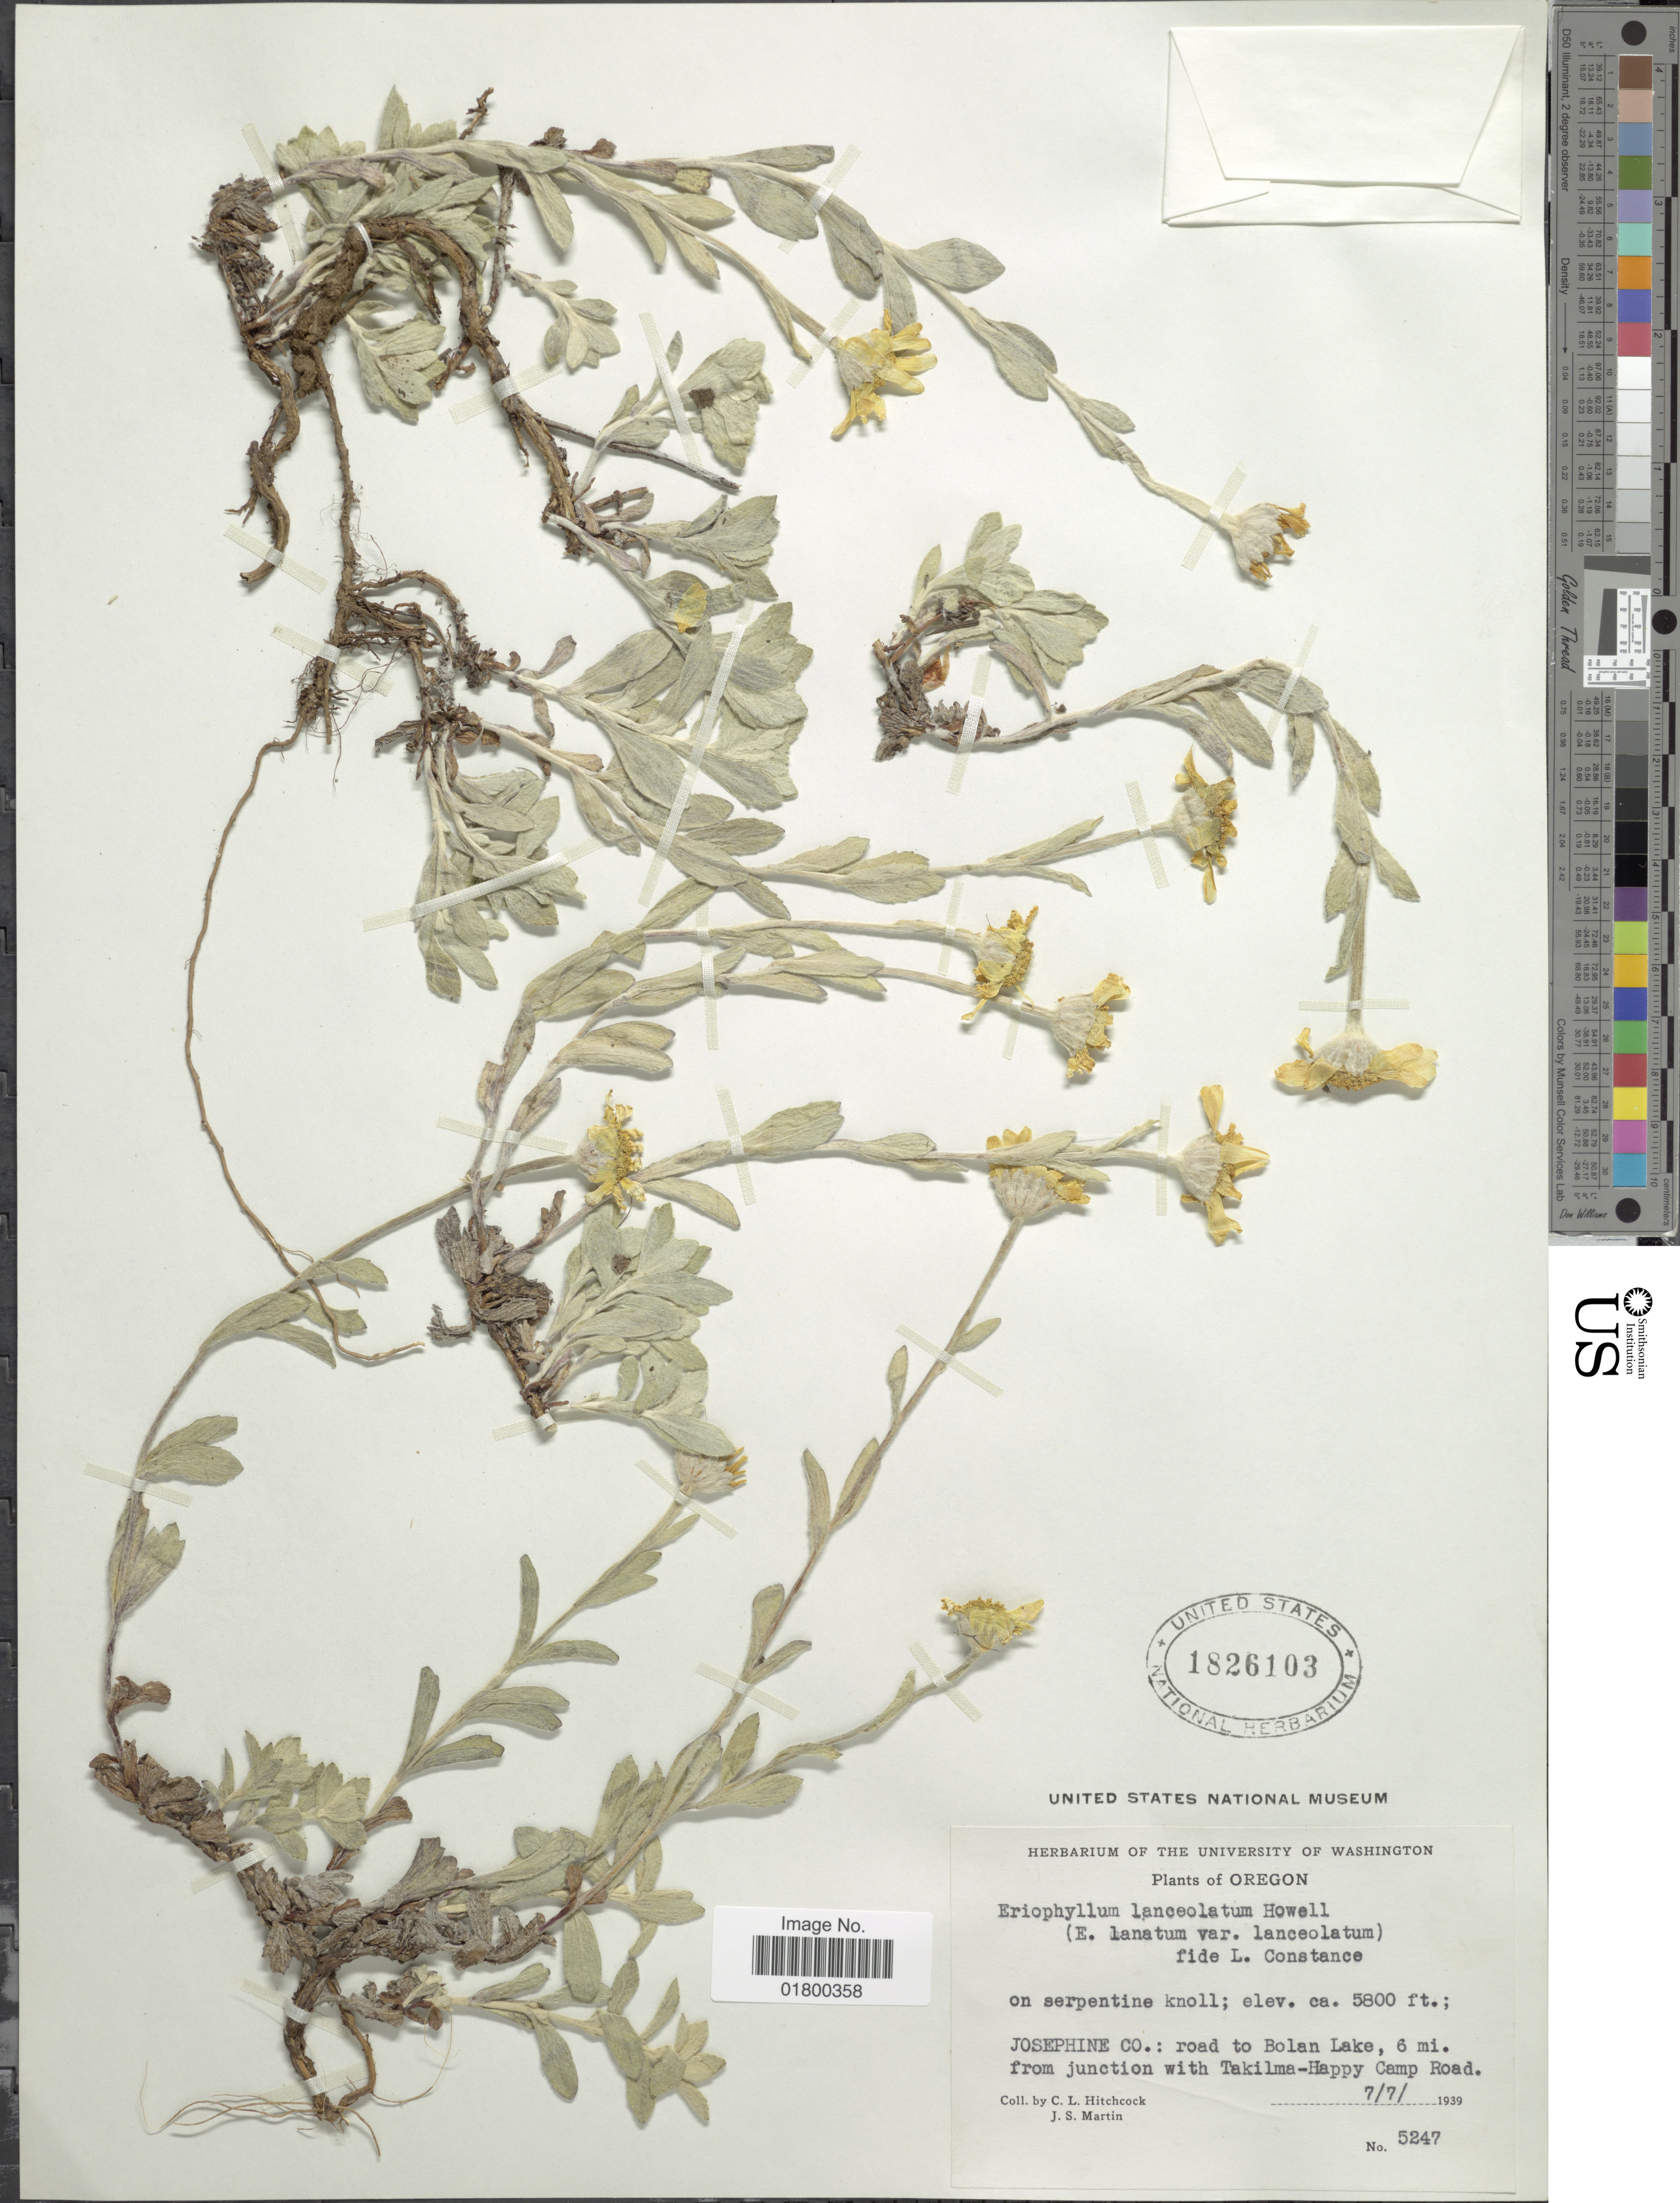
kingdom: Plantae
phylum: Tracheophyta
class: Magnoliopsida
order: Asterales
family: Asteraceae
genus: Eriophyllum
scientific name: Eriophyllum lanatum var. lanceolatum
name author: (Howell) Jeps.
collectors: C. L. Hitchcock & J. S. Martin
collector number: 5247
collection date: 1939-07-07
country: United States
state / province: Oregon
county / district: Josephine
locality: Josephine Co.: road to Bolan Lake, 6 mi from junction with Takilma-Happy Camp Road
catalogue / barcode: US 1826103